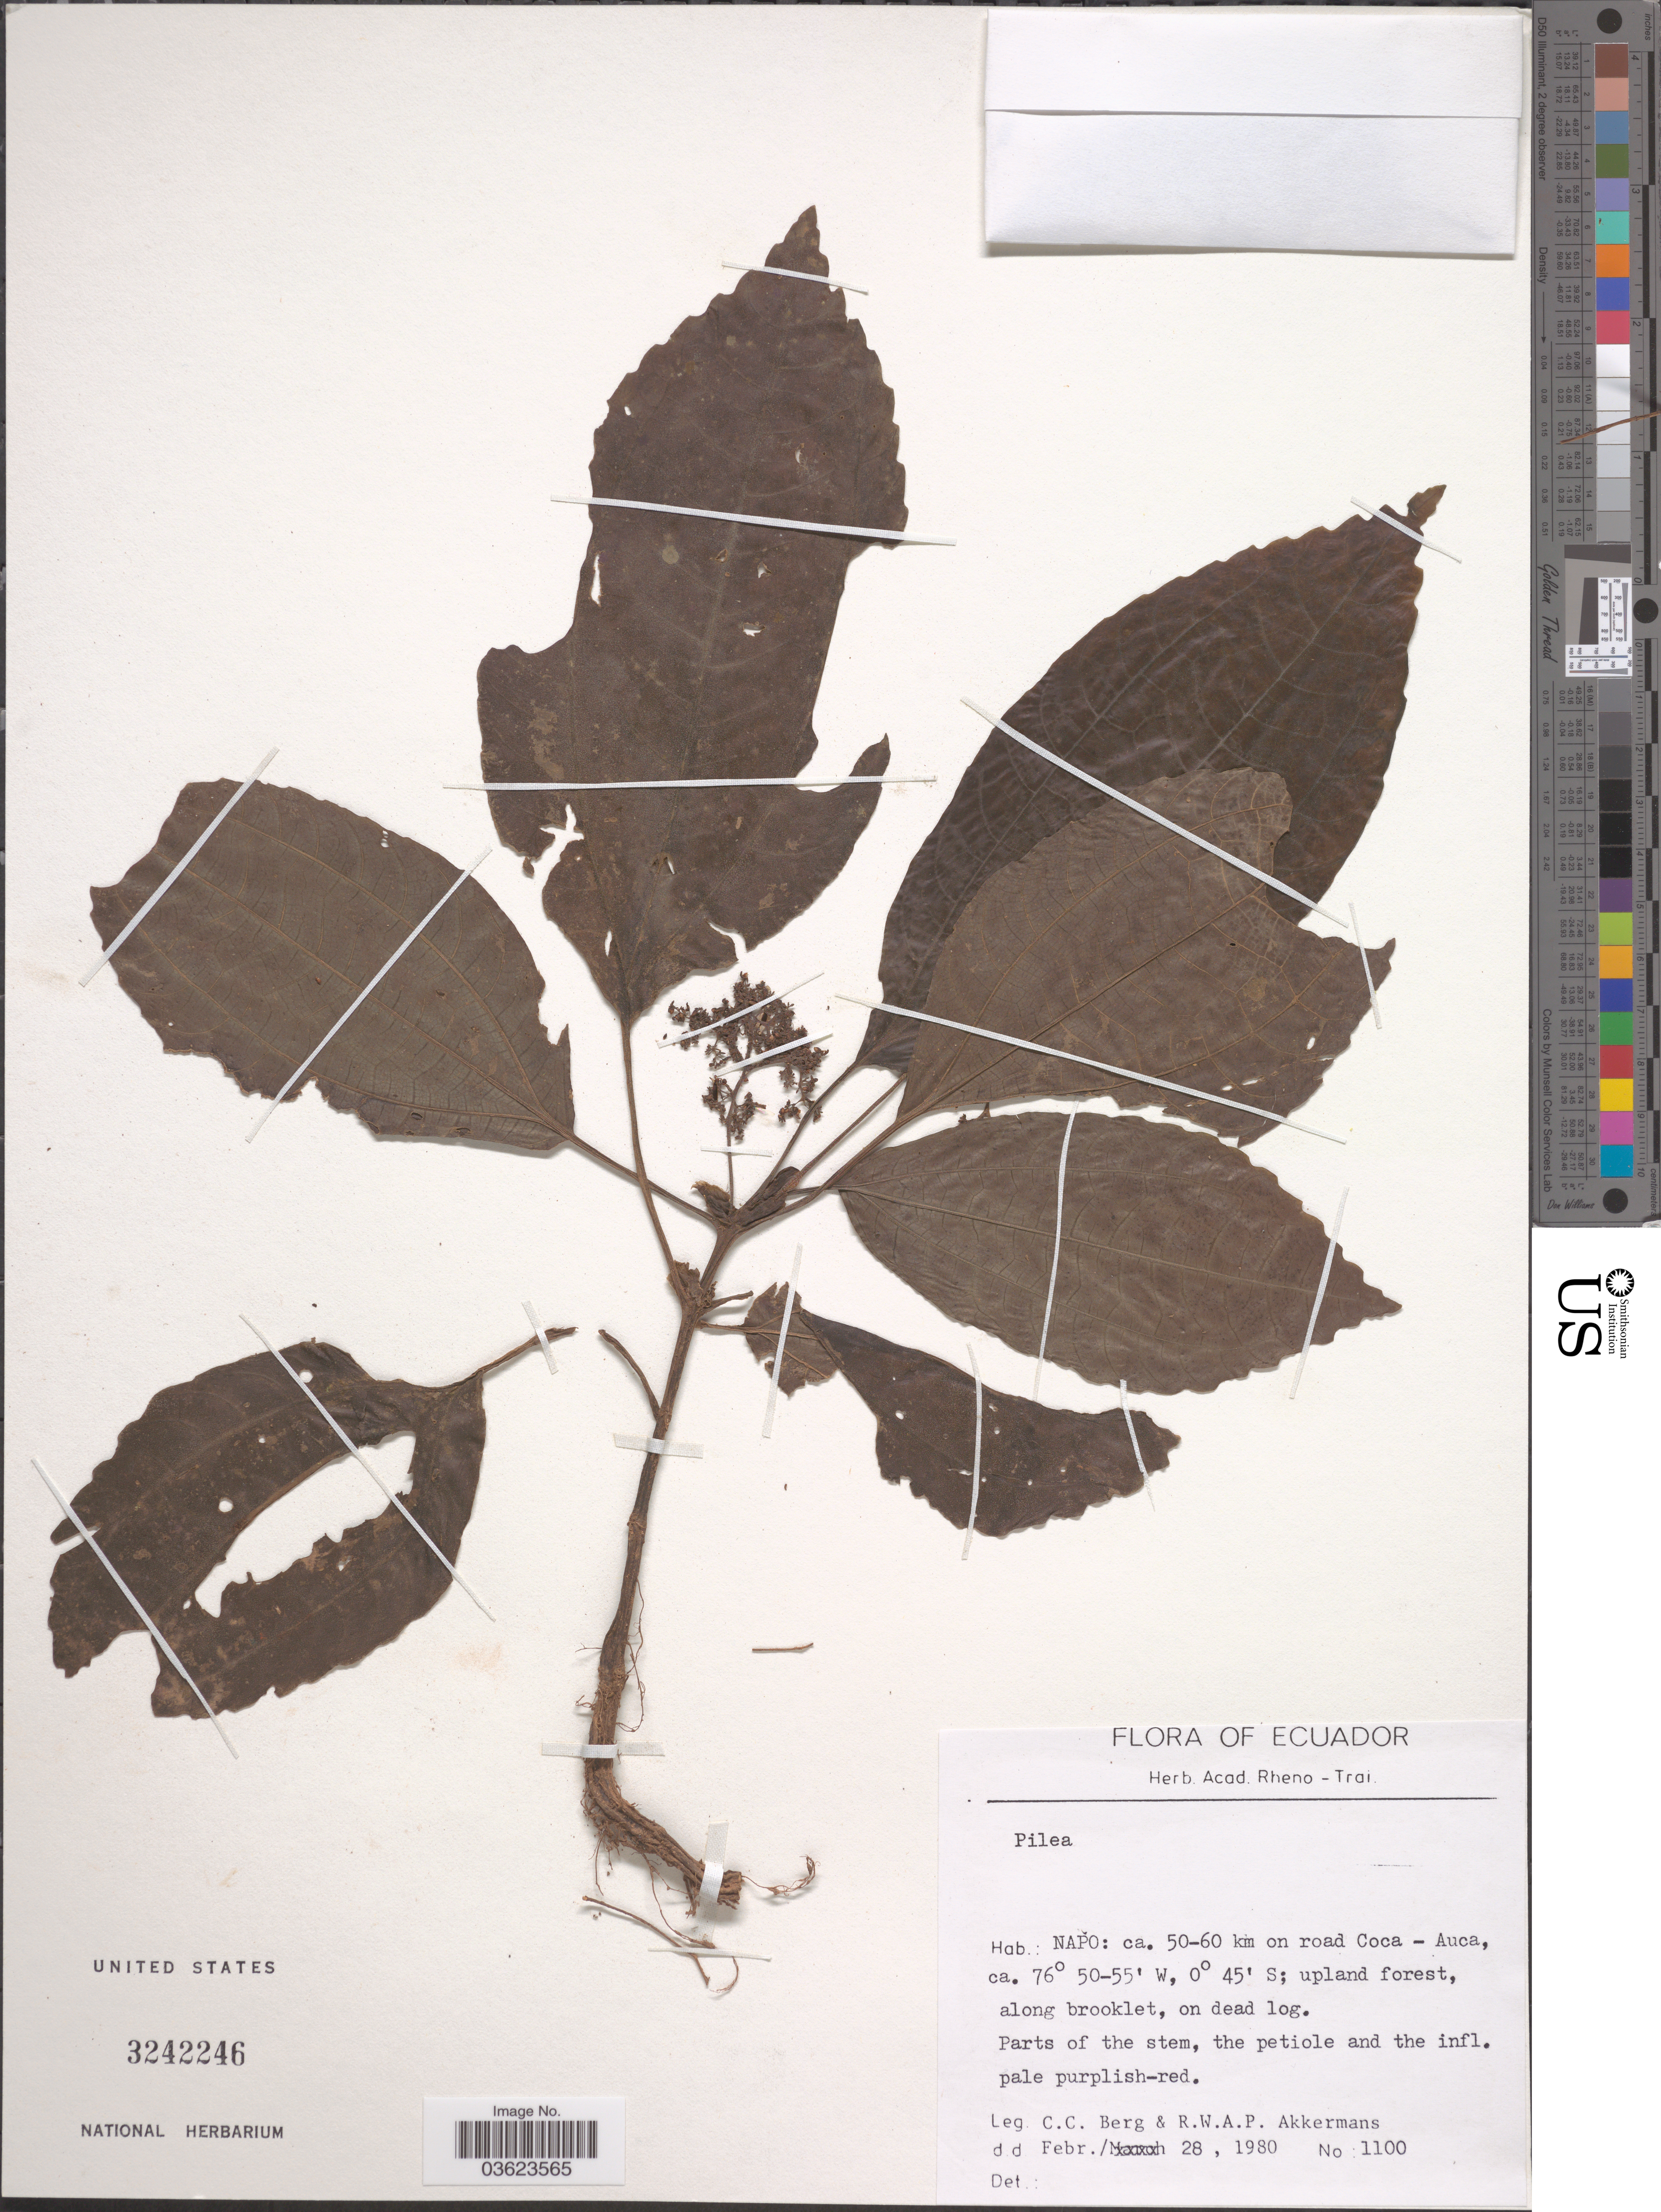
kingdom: Plantae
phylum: Tracheophyta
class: Magnoliopsida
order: Rosales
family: Urticaceae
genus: Pilea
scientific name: Pilea sp.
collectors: C. C. Berg & R. W. A. P. Akkermans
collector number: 1100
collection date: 1980-02-28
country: Ecuador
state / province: Napo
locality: Ca. 50-60 km on road Coca - Auca.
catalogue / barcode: US 3242246